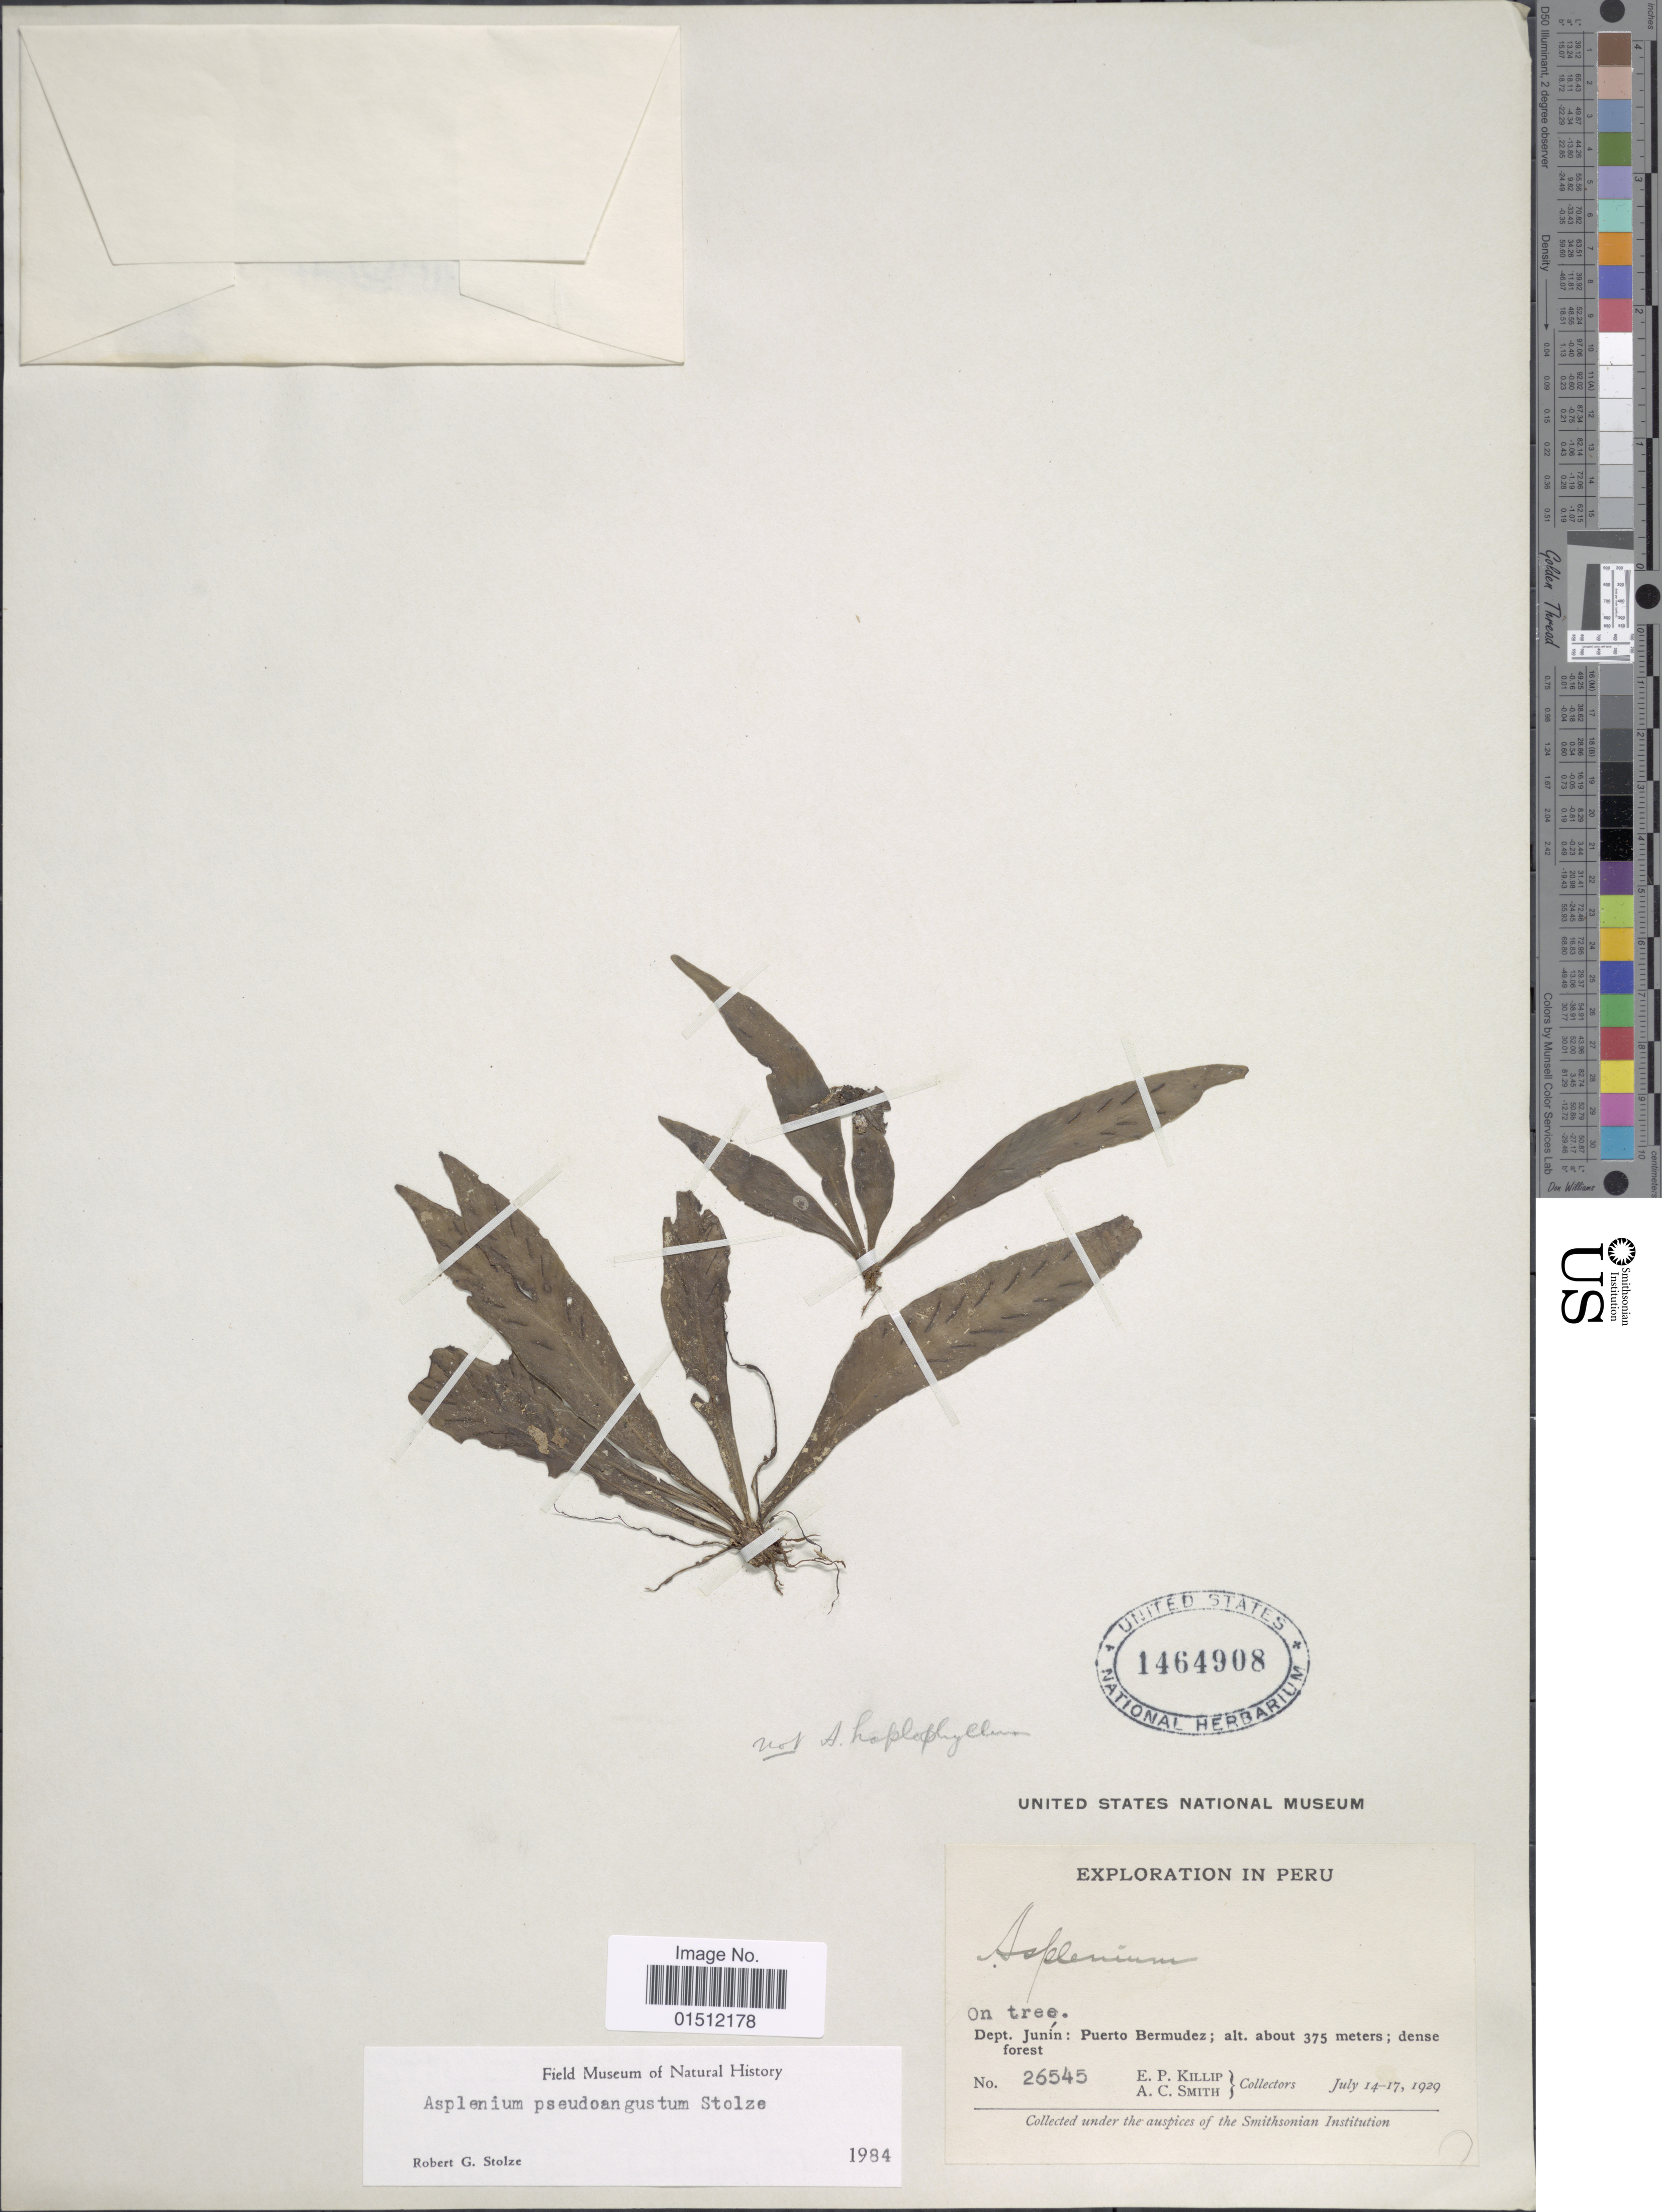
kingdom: Plantae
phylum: Tracheophyta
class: Polypodiopsida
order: Polypodiales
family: Aspleniaceae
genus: Asplenium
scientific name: Asplenium pseudoangustum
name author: Stolze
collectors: E. P. Killip & A. C. Smith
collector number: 26545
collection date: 1929-07-14/1929-07-17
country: Peru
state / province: Junín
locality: Puerto Bermudez.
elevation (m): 375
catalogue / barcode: US 1464908